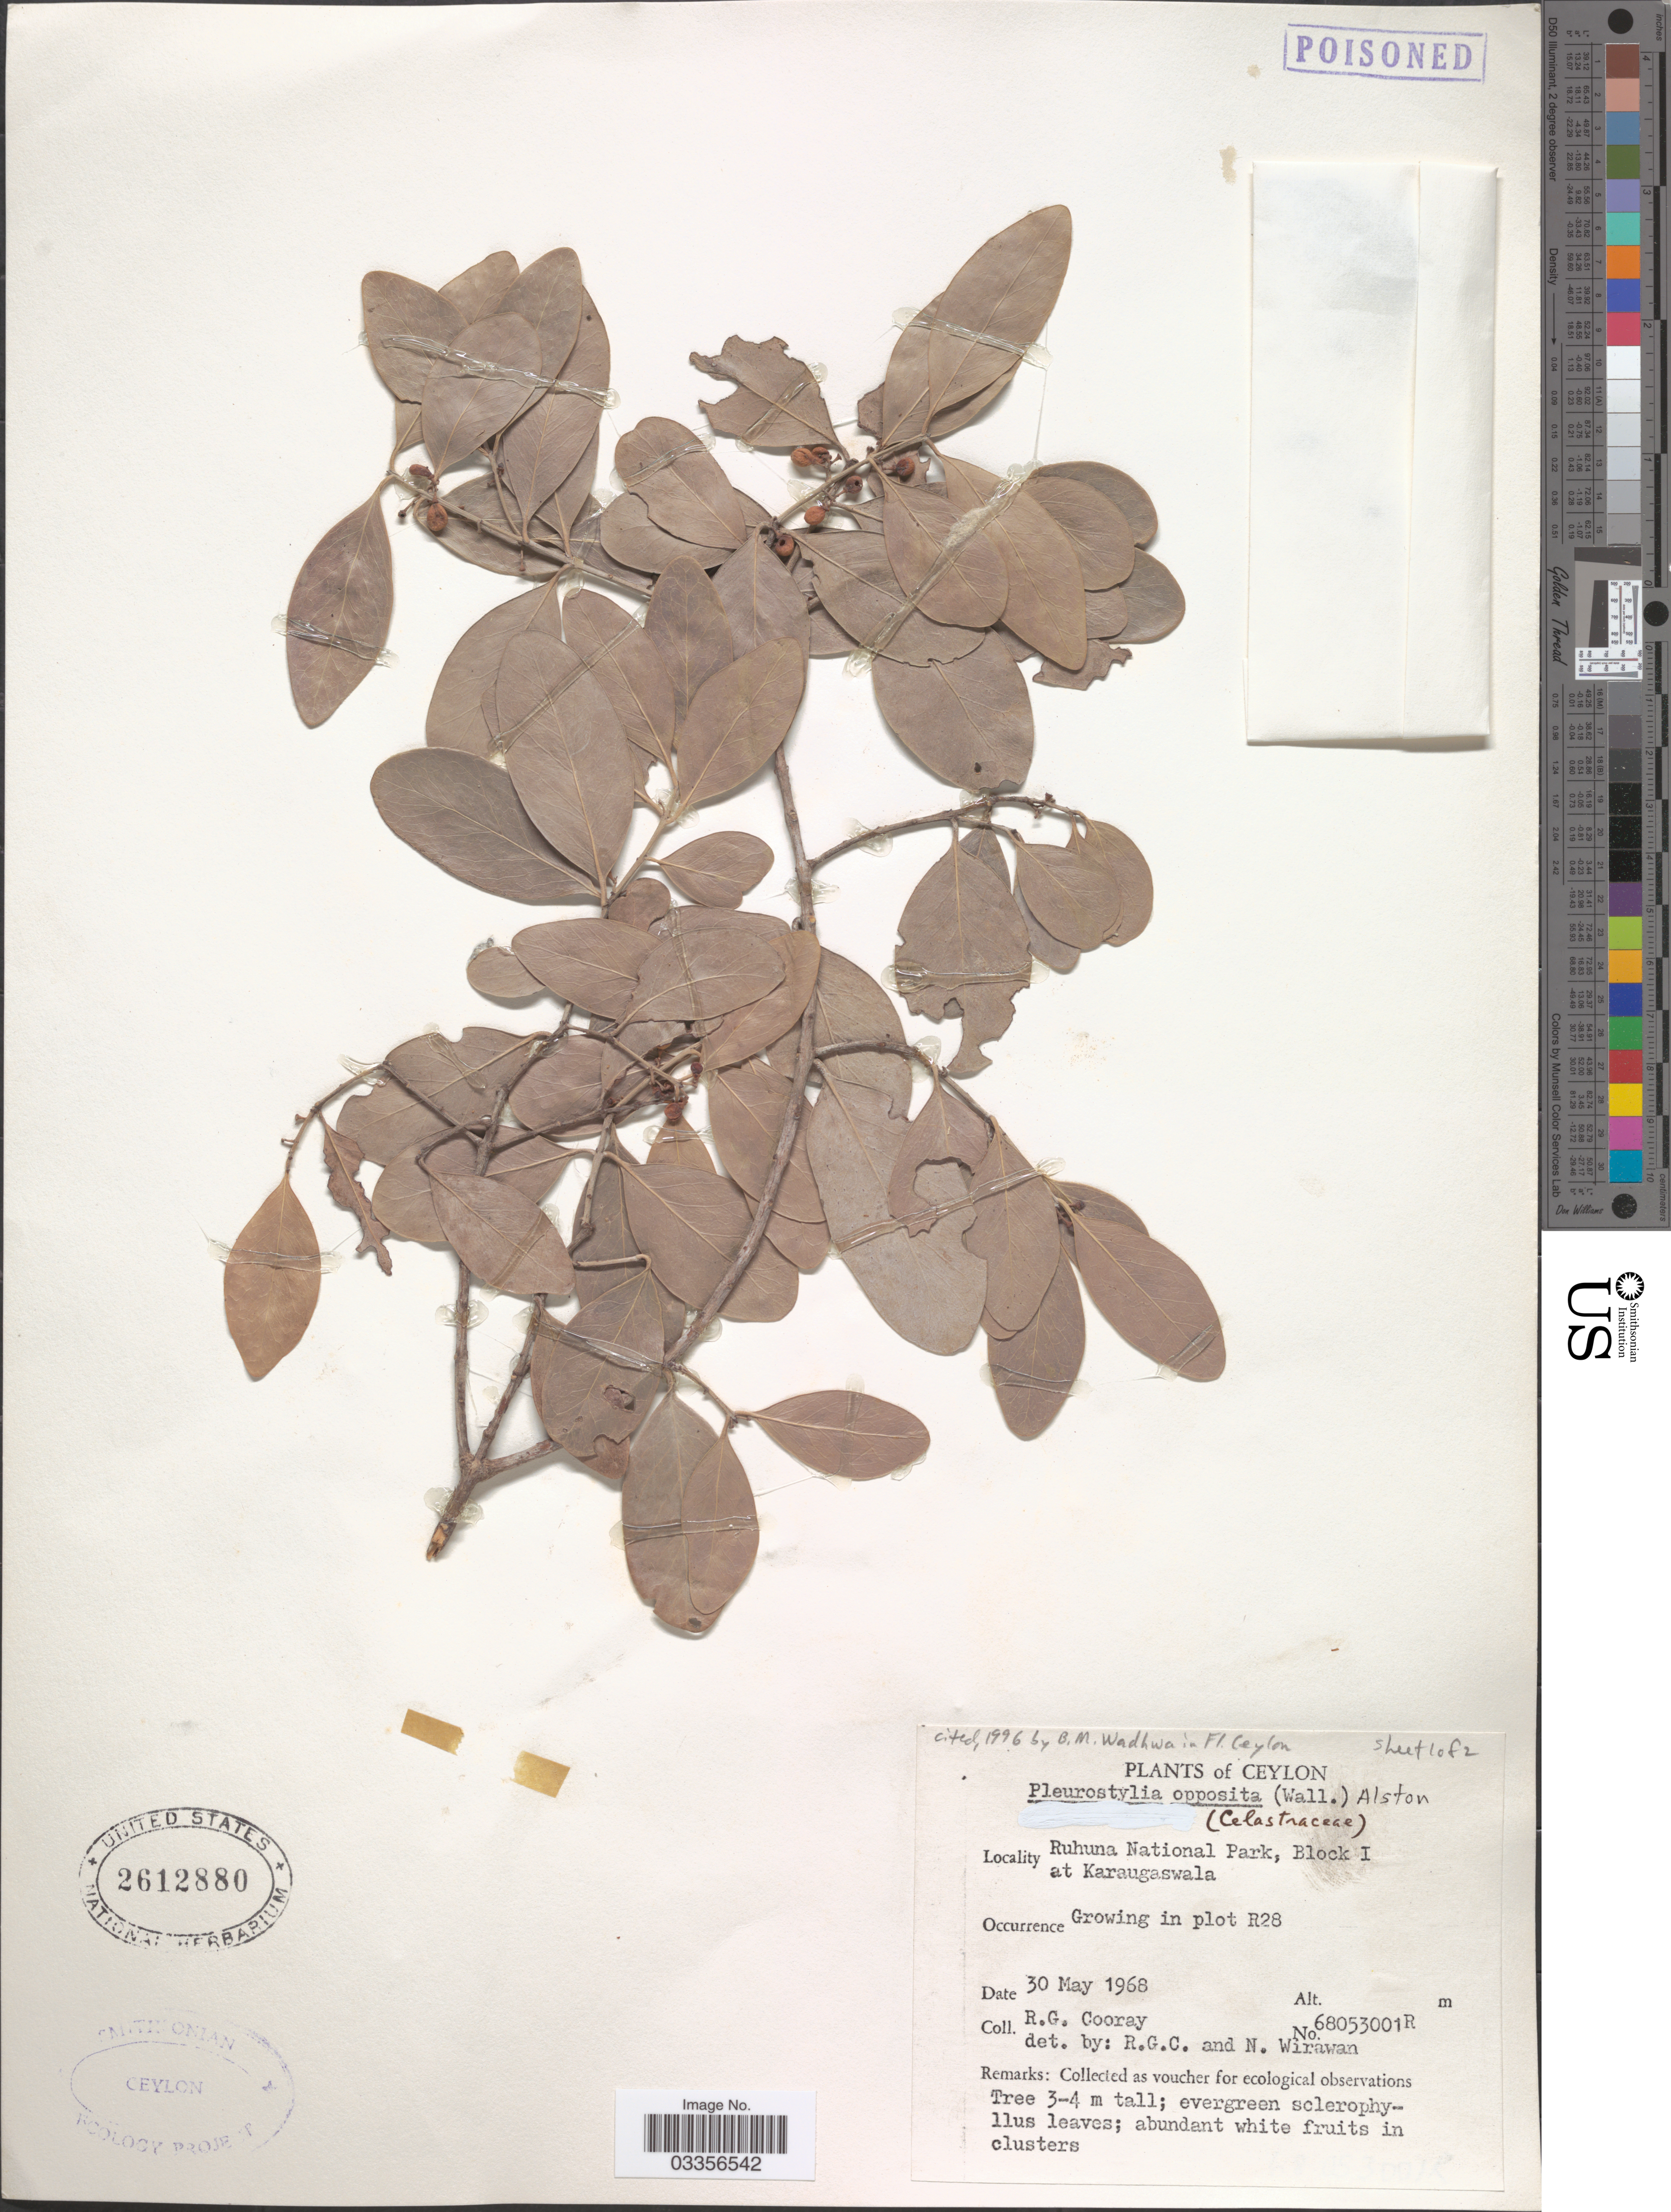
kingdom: Plantae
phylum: Tracheophyta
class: Magnoliopsida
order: Celastrales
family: Celastraceae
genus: Pleurostylia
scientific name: Pleurostylia opposita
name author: (Wall.) Alston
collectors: R. Cooray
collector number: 68053001R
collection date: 1968-05-30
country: Sri Lanka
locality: Ceylon, Ruhuna National Park, Block I at Karaugaswala., in plot R28.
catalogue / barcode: US 2612880